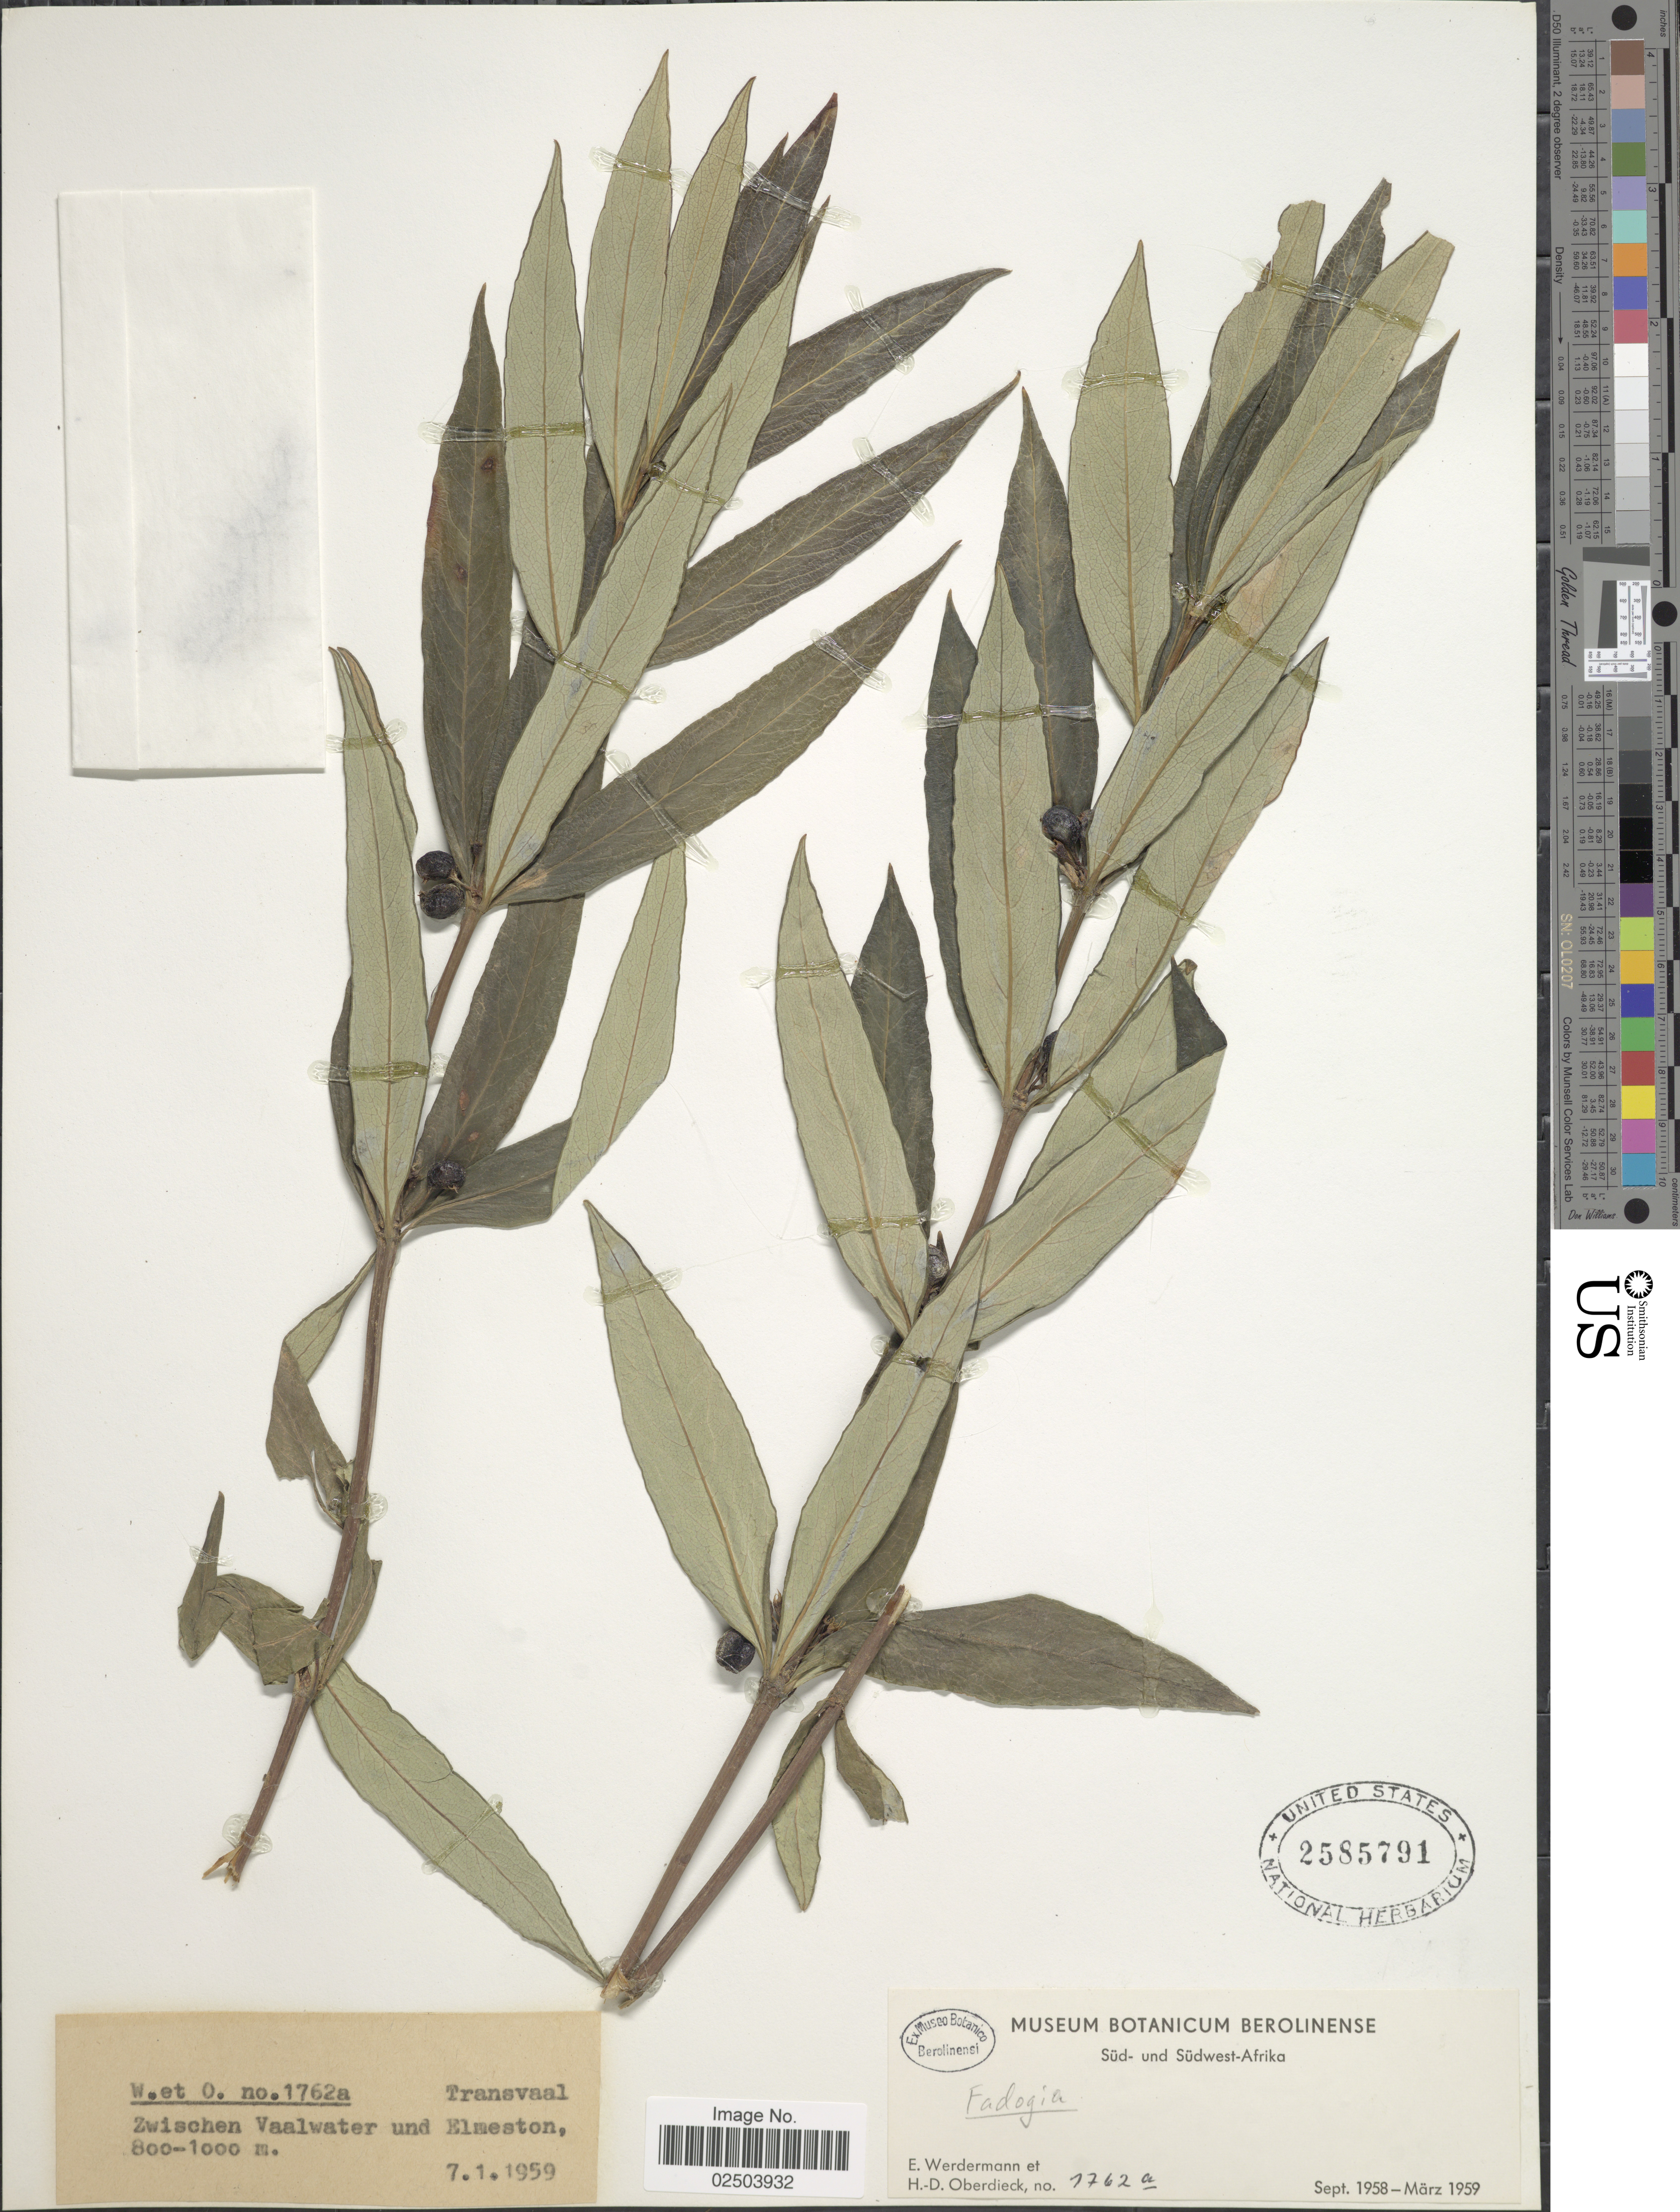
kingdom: Plantae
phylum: Tracheophyta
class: Magnoliopsida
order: Gentianales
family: Rubiaceae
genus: Fadogia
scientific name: Fadogia sp.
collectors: E. Werdermann & H. Oberdieck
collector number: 1762a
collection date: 1959-01-07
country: South Africa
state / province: Limpopo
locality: Sud- und Sudwest Afrika. Zwischen Vaalwater und Elmeston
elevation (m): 800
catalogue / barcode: US 2585791